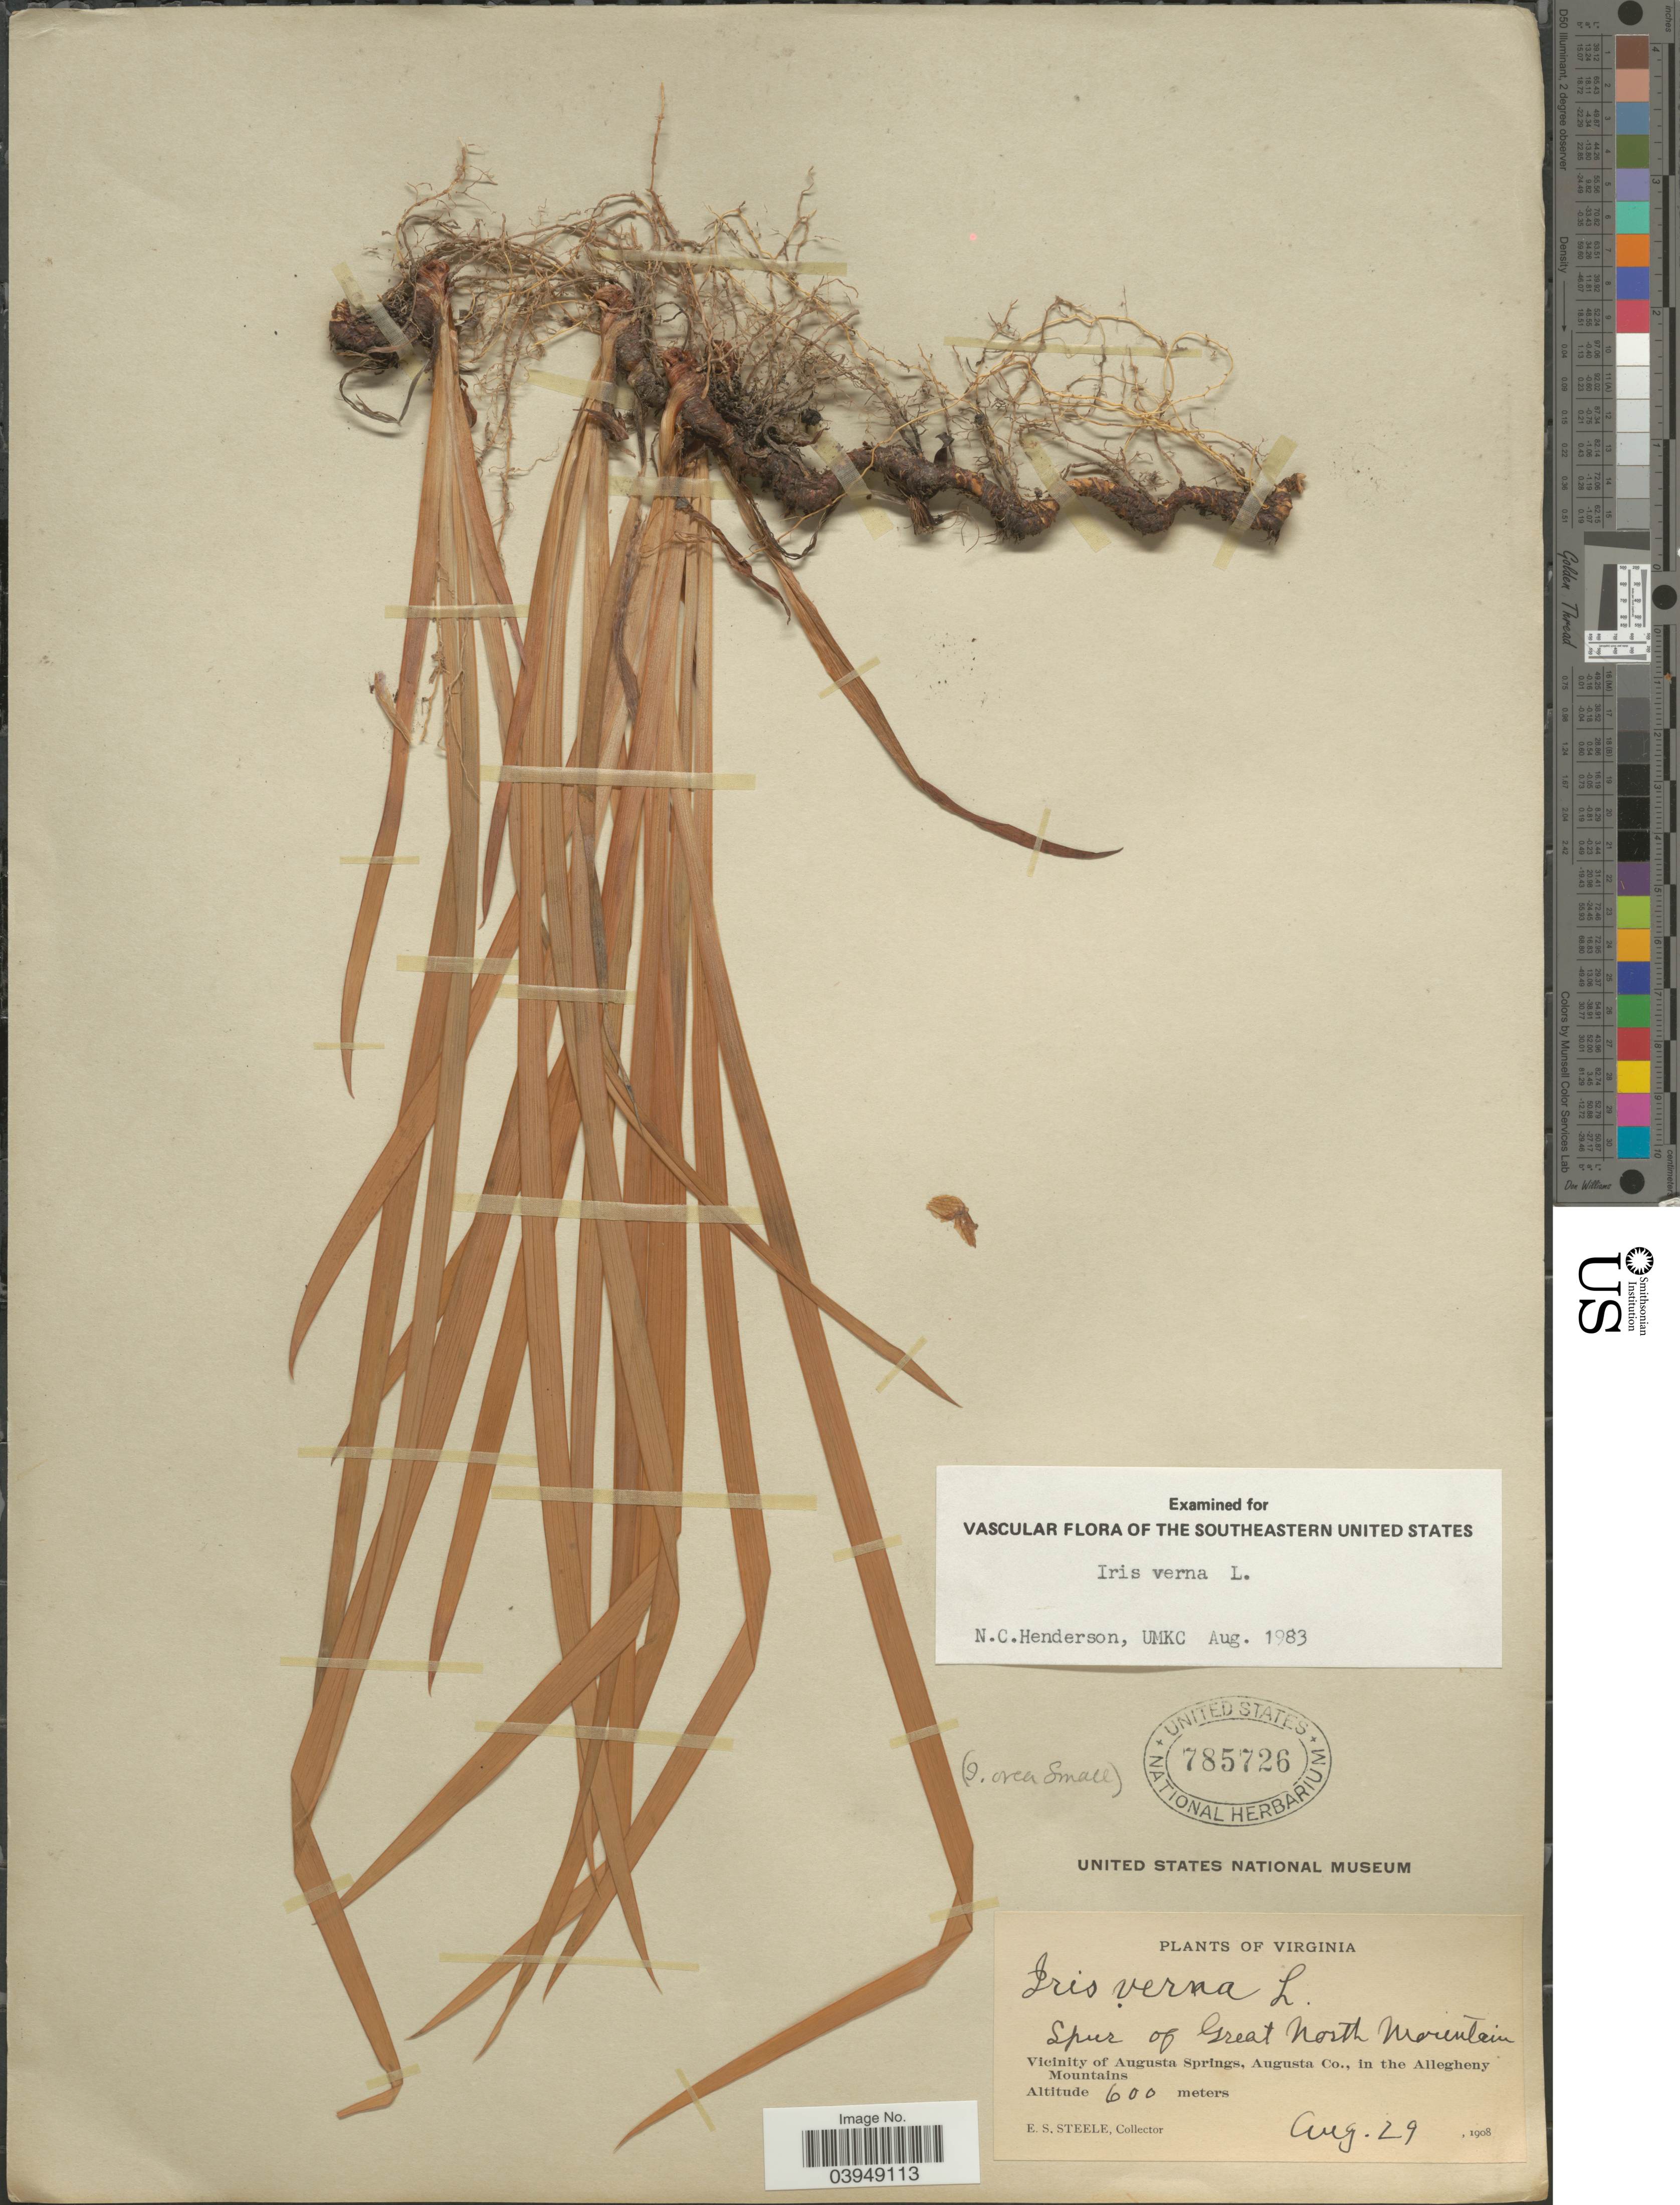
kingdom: Plantae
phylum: Tracheophyta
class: Liliopsida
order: Asparagales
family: Iridaceae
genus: Iris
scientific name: Iris verna var. smalliana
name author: Fernald ex M.E. Edwards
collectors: E. Steele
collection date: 1908-08-29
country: United States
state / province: Virginia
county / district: Augusta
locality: Spur of Great North Mountain. Vicinity of Augusta Springs, Augusta Co., in the Allegheny Mountains.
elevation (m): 600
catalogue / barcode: US 785726